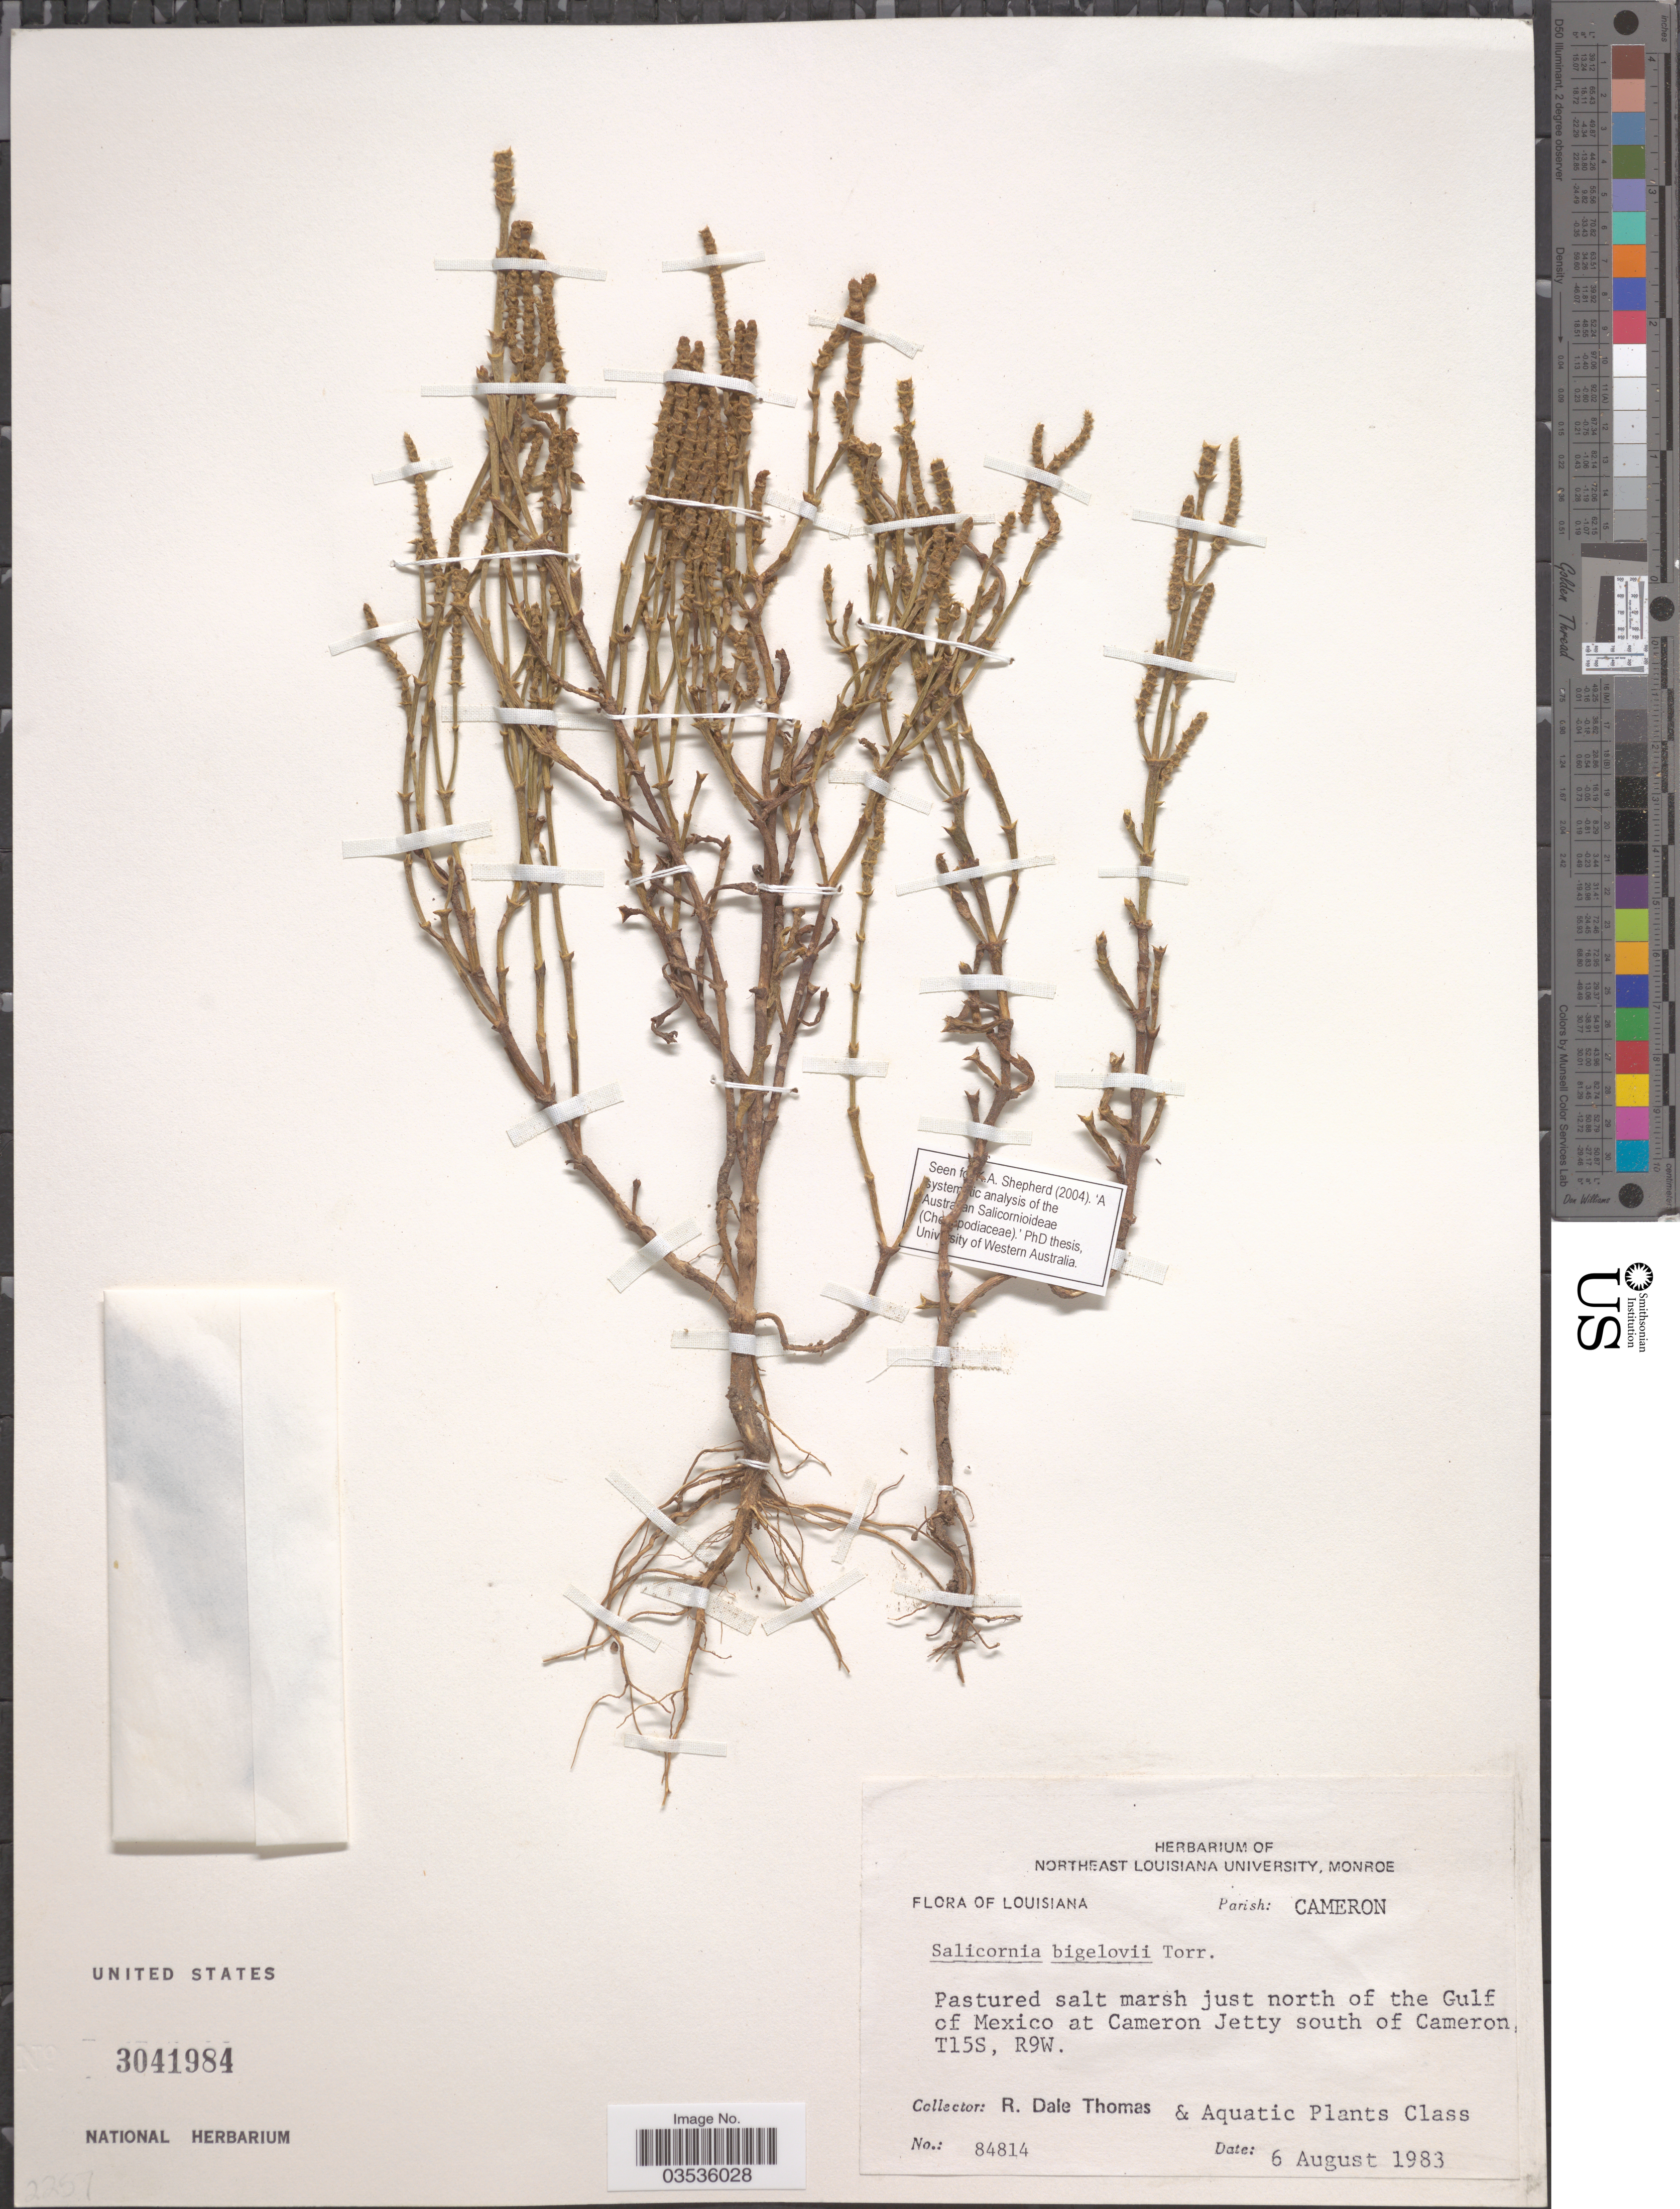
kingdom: Plantae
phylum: Tracheophyta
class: Magnoliopsida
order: Caryophyllales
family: Amaranthaceae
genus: Salicornia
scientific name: Salicornia bigelovii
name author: Torr.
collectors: R. Thomas & Aquatic Plants Class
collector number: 84814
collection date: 1983-08-06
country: United States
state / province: Louisiana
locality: Parish: Cameron. Pastured salt marsh just north of the Gulf of Mexico at Cameron Jetty south of Cameron, T15S, R9W.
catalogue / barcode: US 3041984